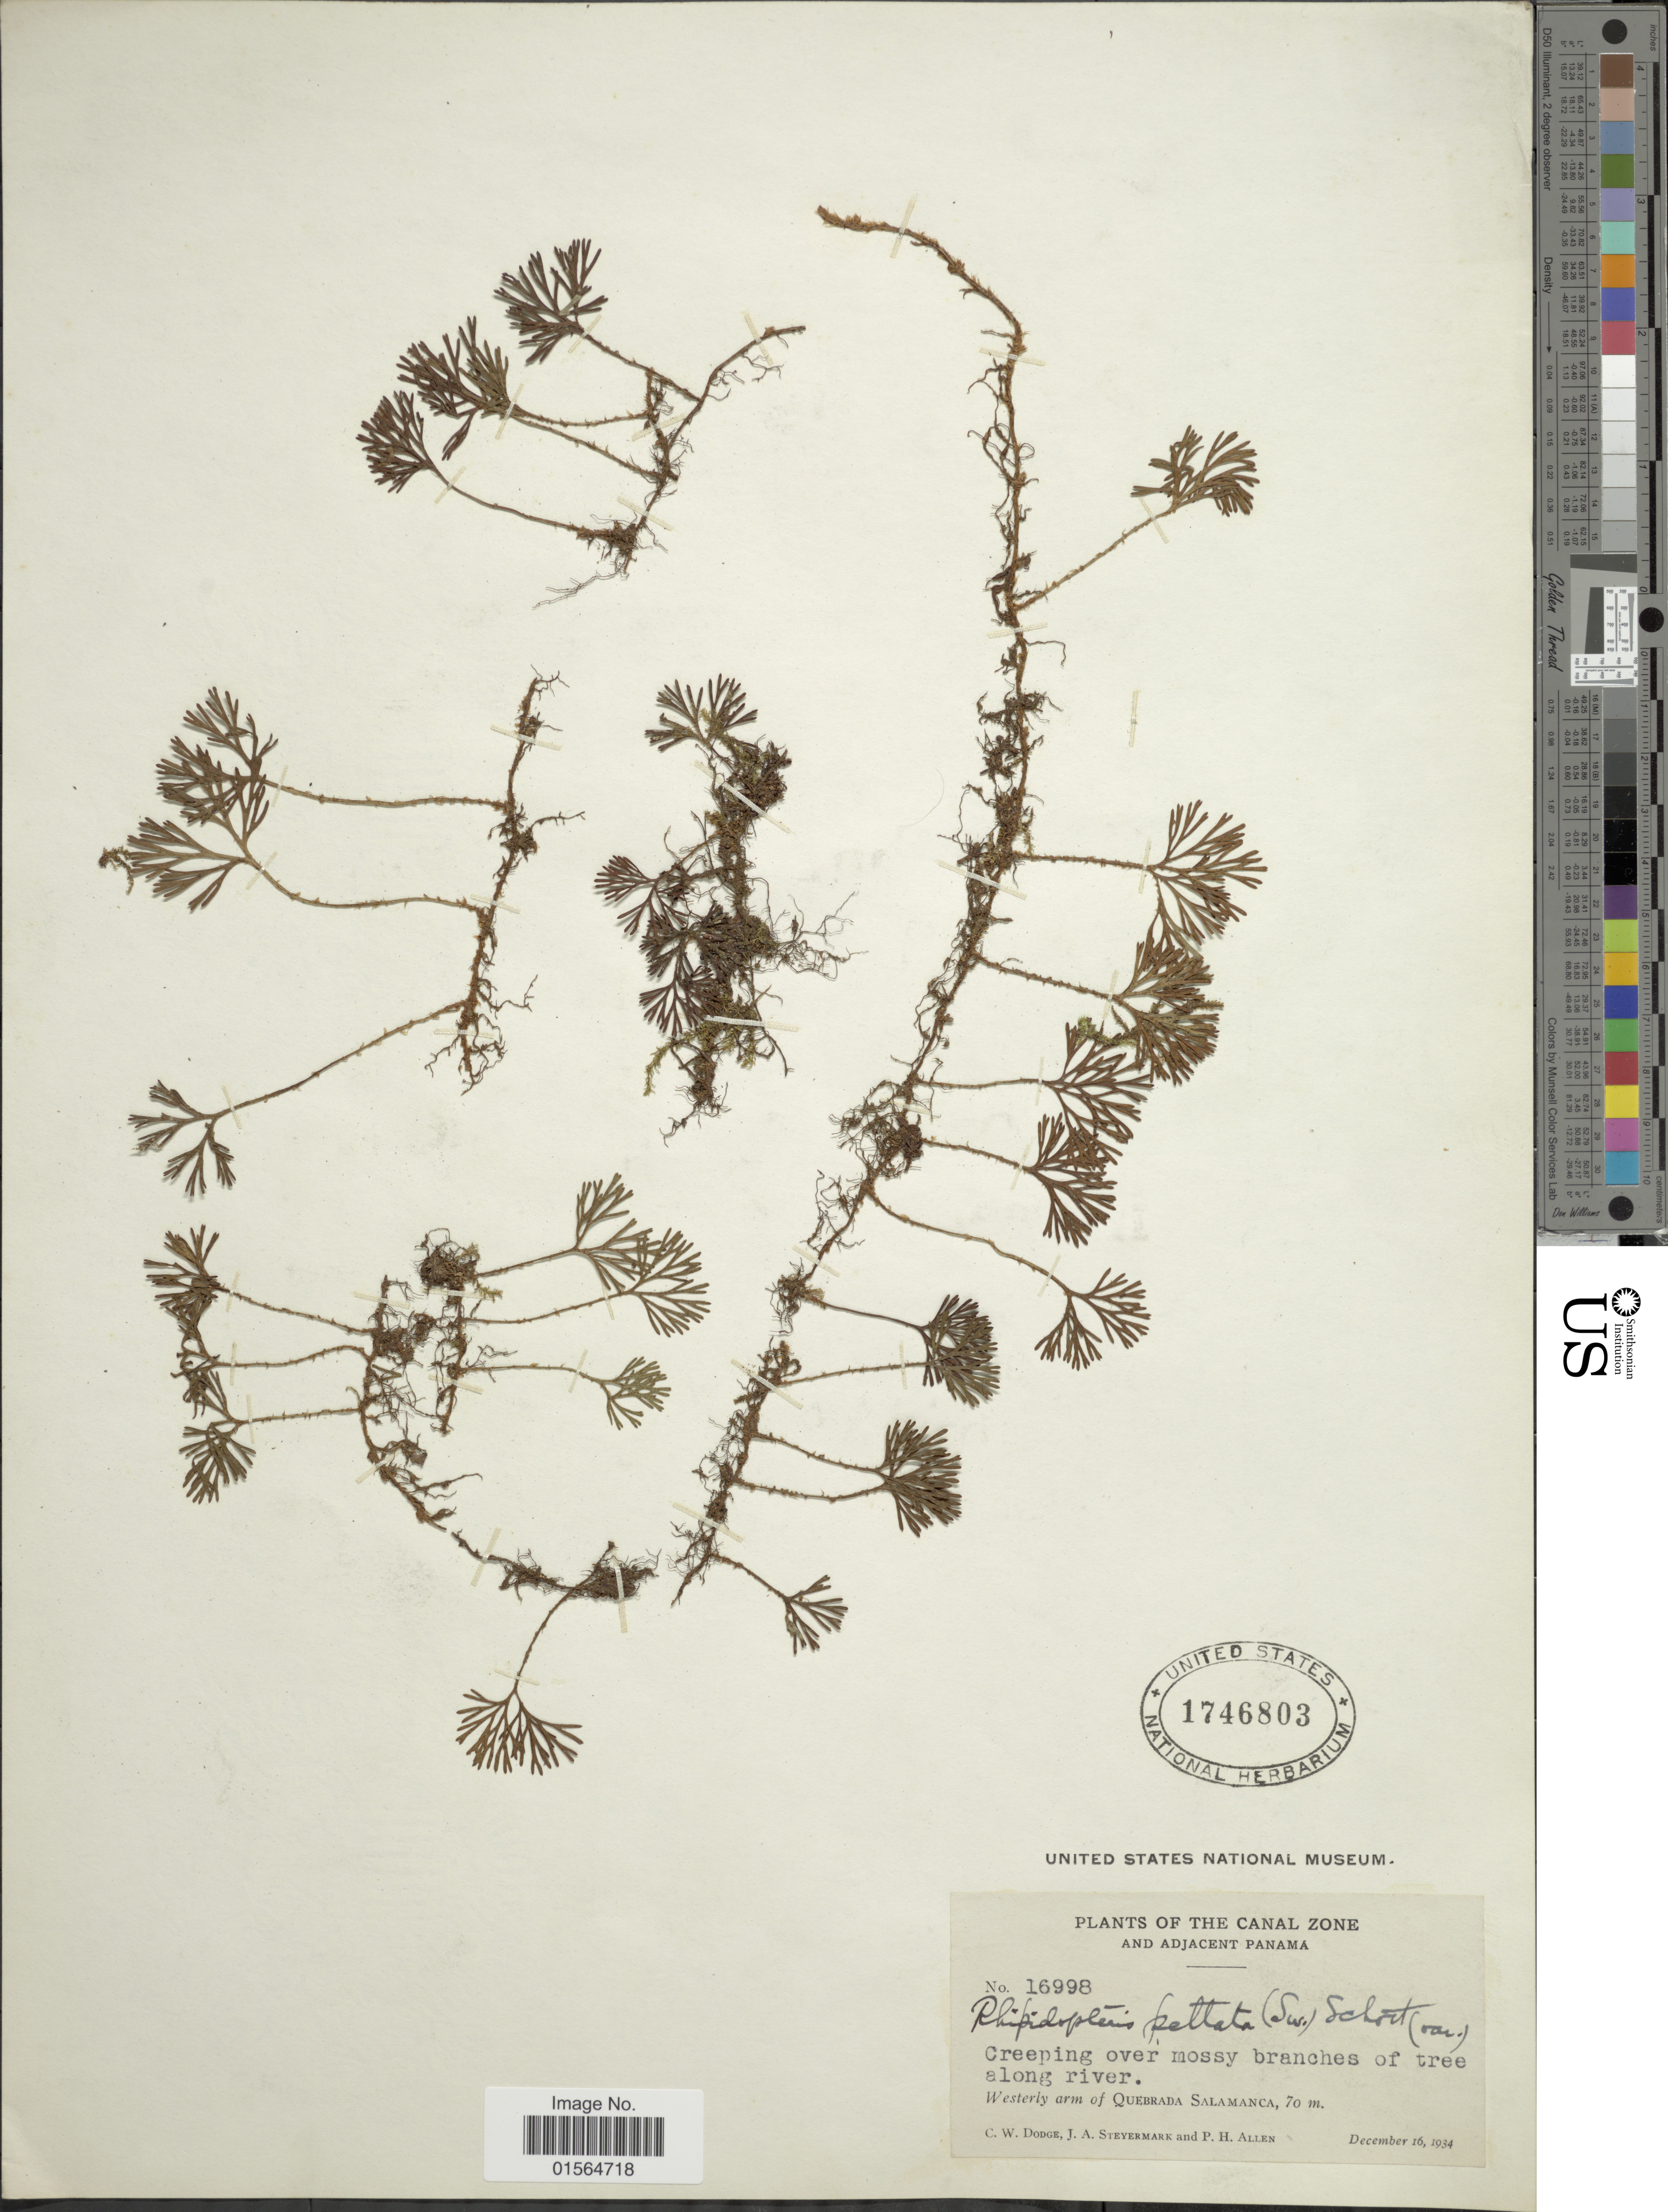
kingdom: Plantae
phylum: Tracheophyta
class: Polypodiopsida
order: Polypodiales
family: Dryopteridaceae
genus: Elaphoglossum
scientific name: Elaphoglossum peltatum f. peltatum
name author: (Sw.) Urb.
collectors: C. Dodge, J. Steyermark & P. Allen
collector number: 16998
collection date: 1934-12-16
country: Panama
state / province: Colón / Panamá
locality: Canal Zone and Adjacent Panama, Creeping over mossy branches of tree along river, Westerly arm of Quebrada Salamanca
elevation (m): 70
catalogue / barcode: US 1746803